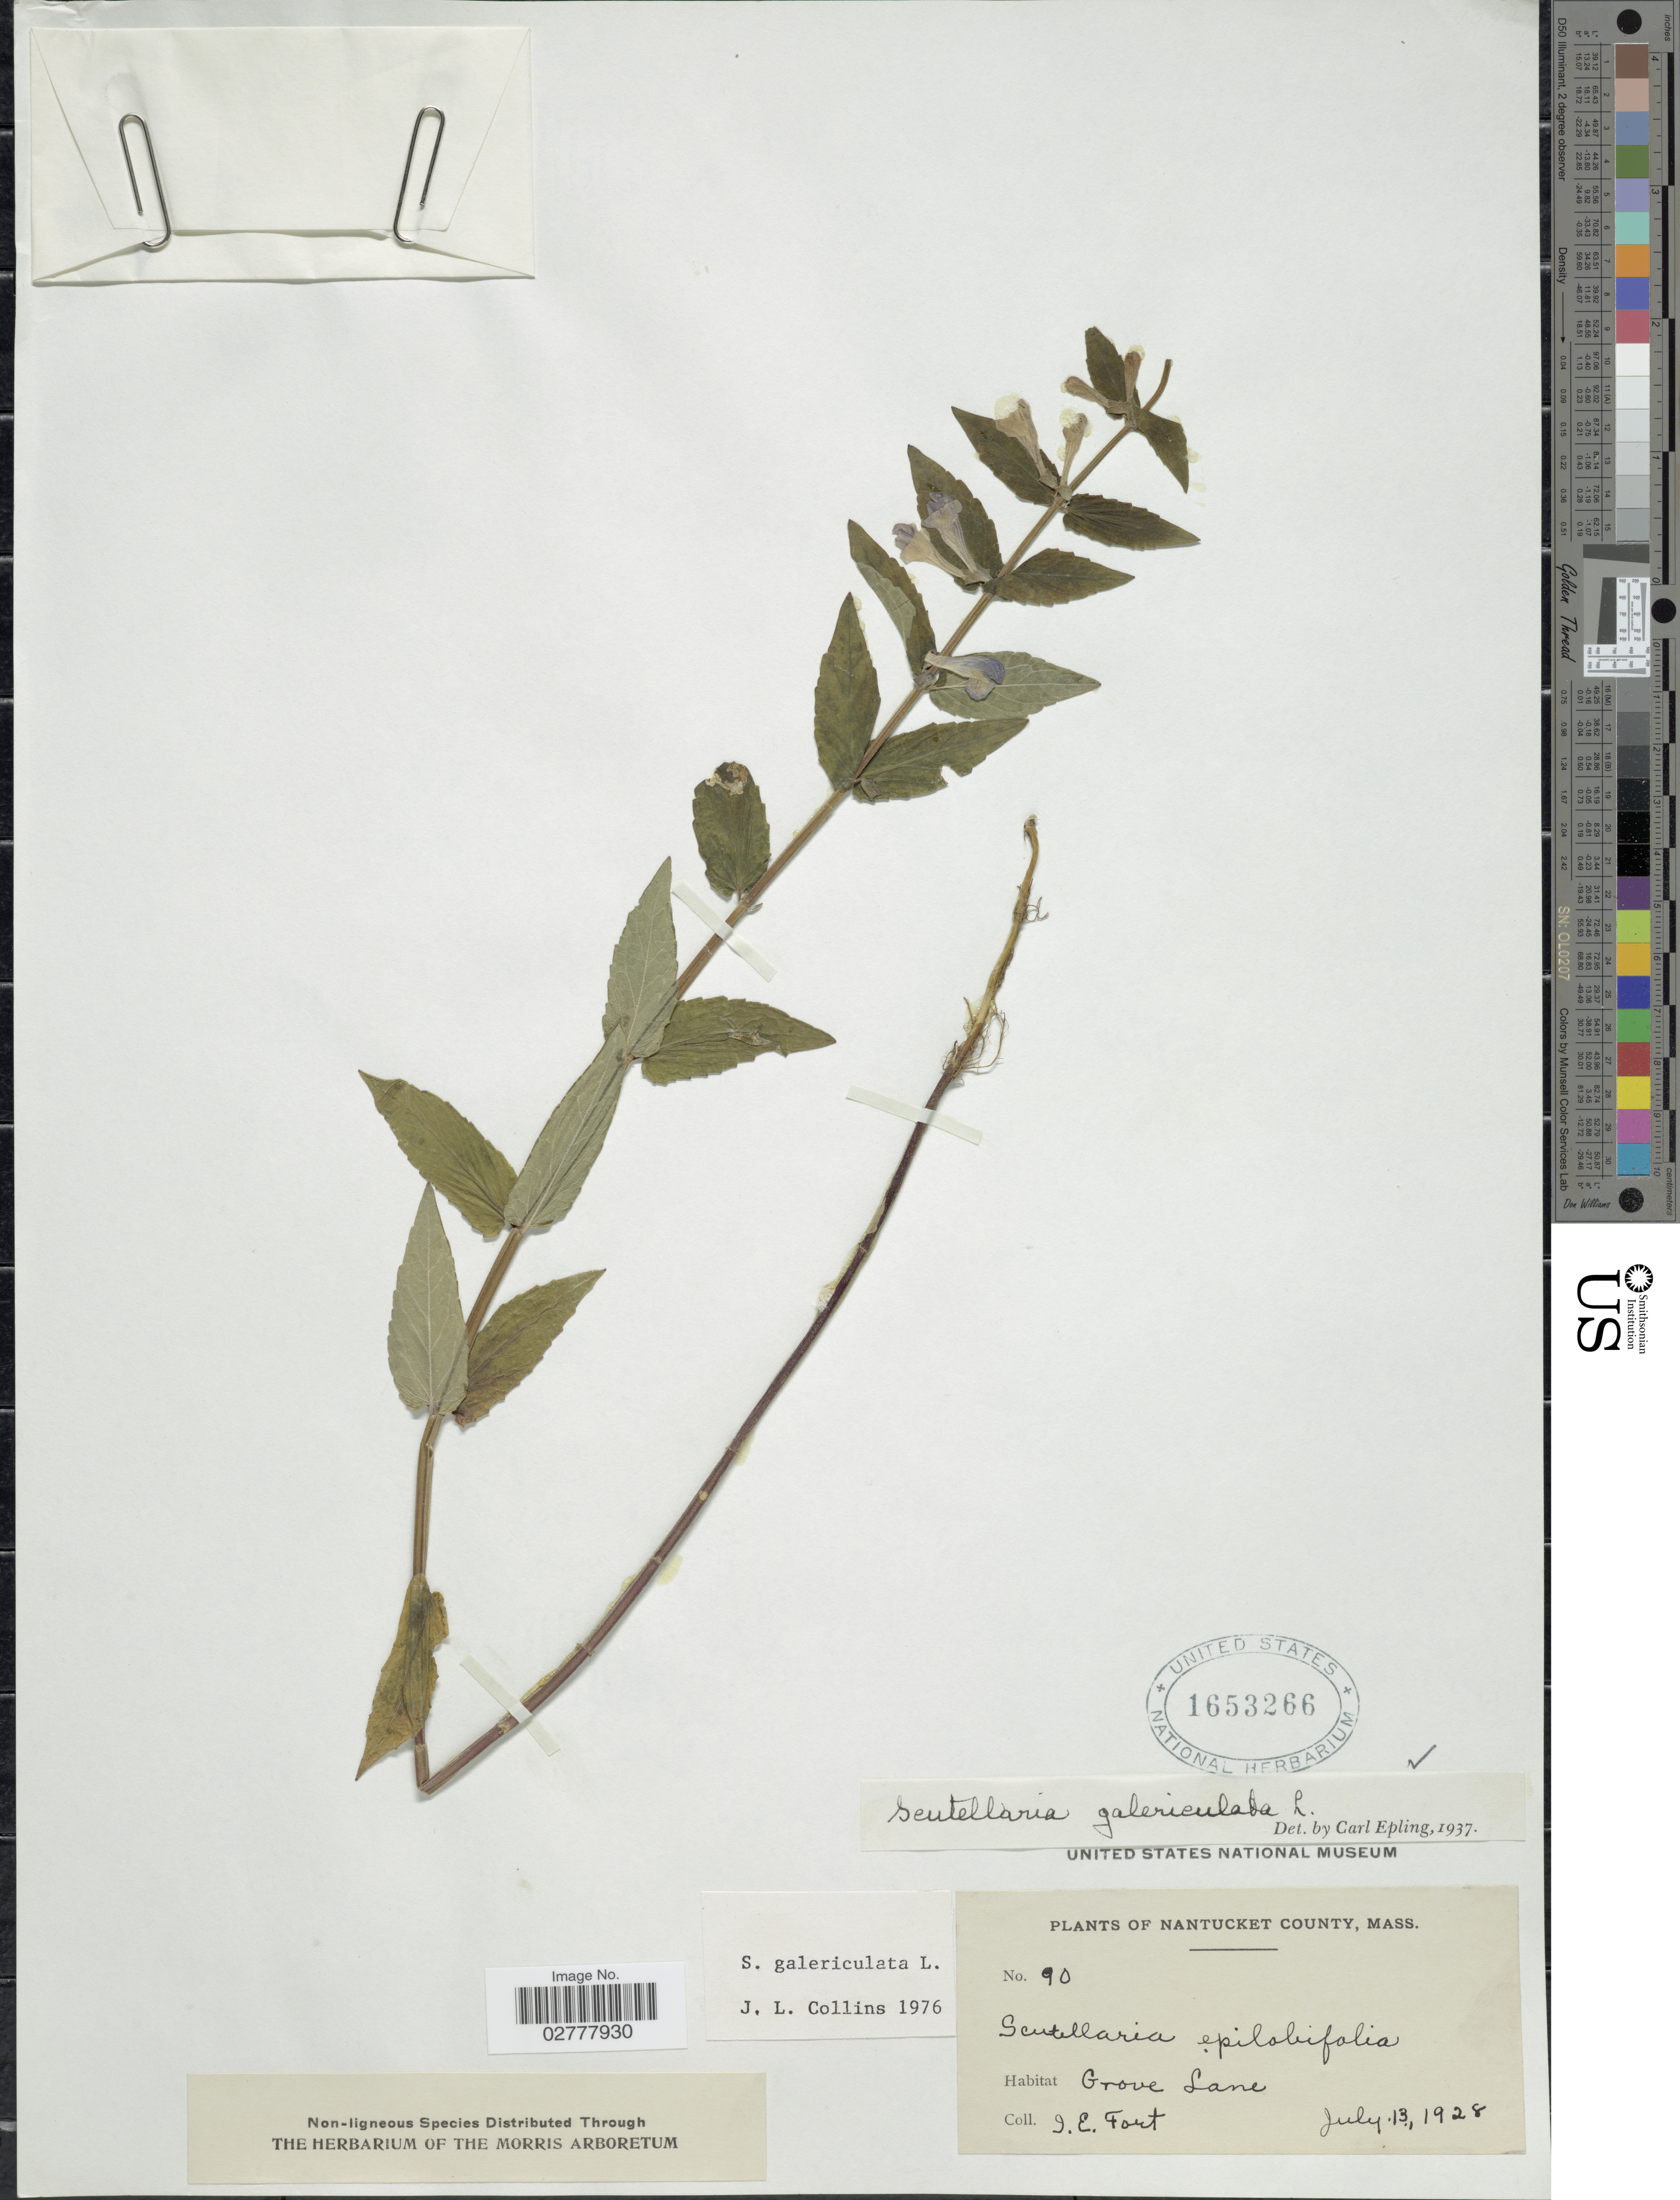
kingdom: Plantae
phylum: Tracheophyta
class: Magnoliopsida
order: Lamiales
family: Lamiaceae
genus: Scutellaria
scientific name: Scutellaria galericulata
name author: L.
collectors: I. Fort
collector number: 90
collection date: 1928-07-13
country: United States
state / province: Texas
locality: Nantucket County. Grove Lane.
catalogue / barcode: US 1653266